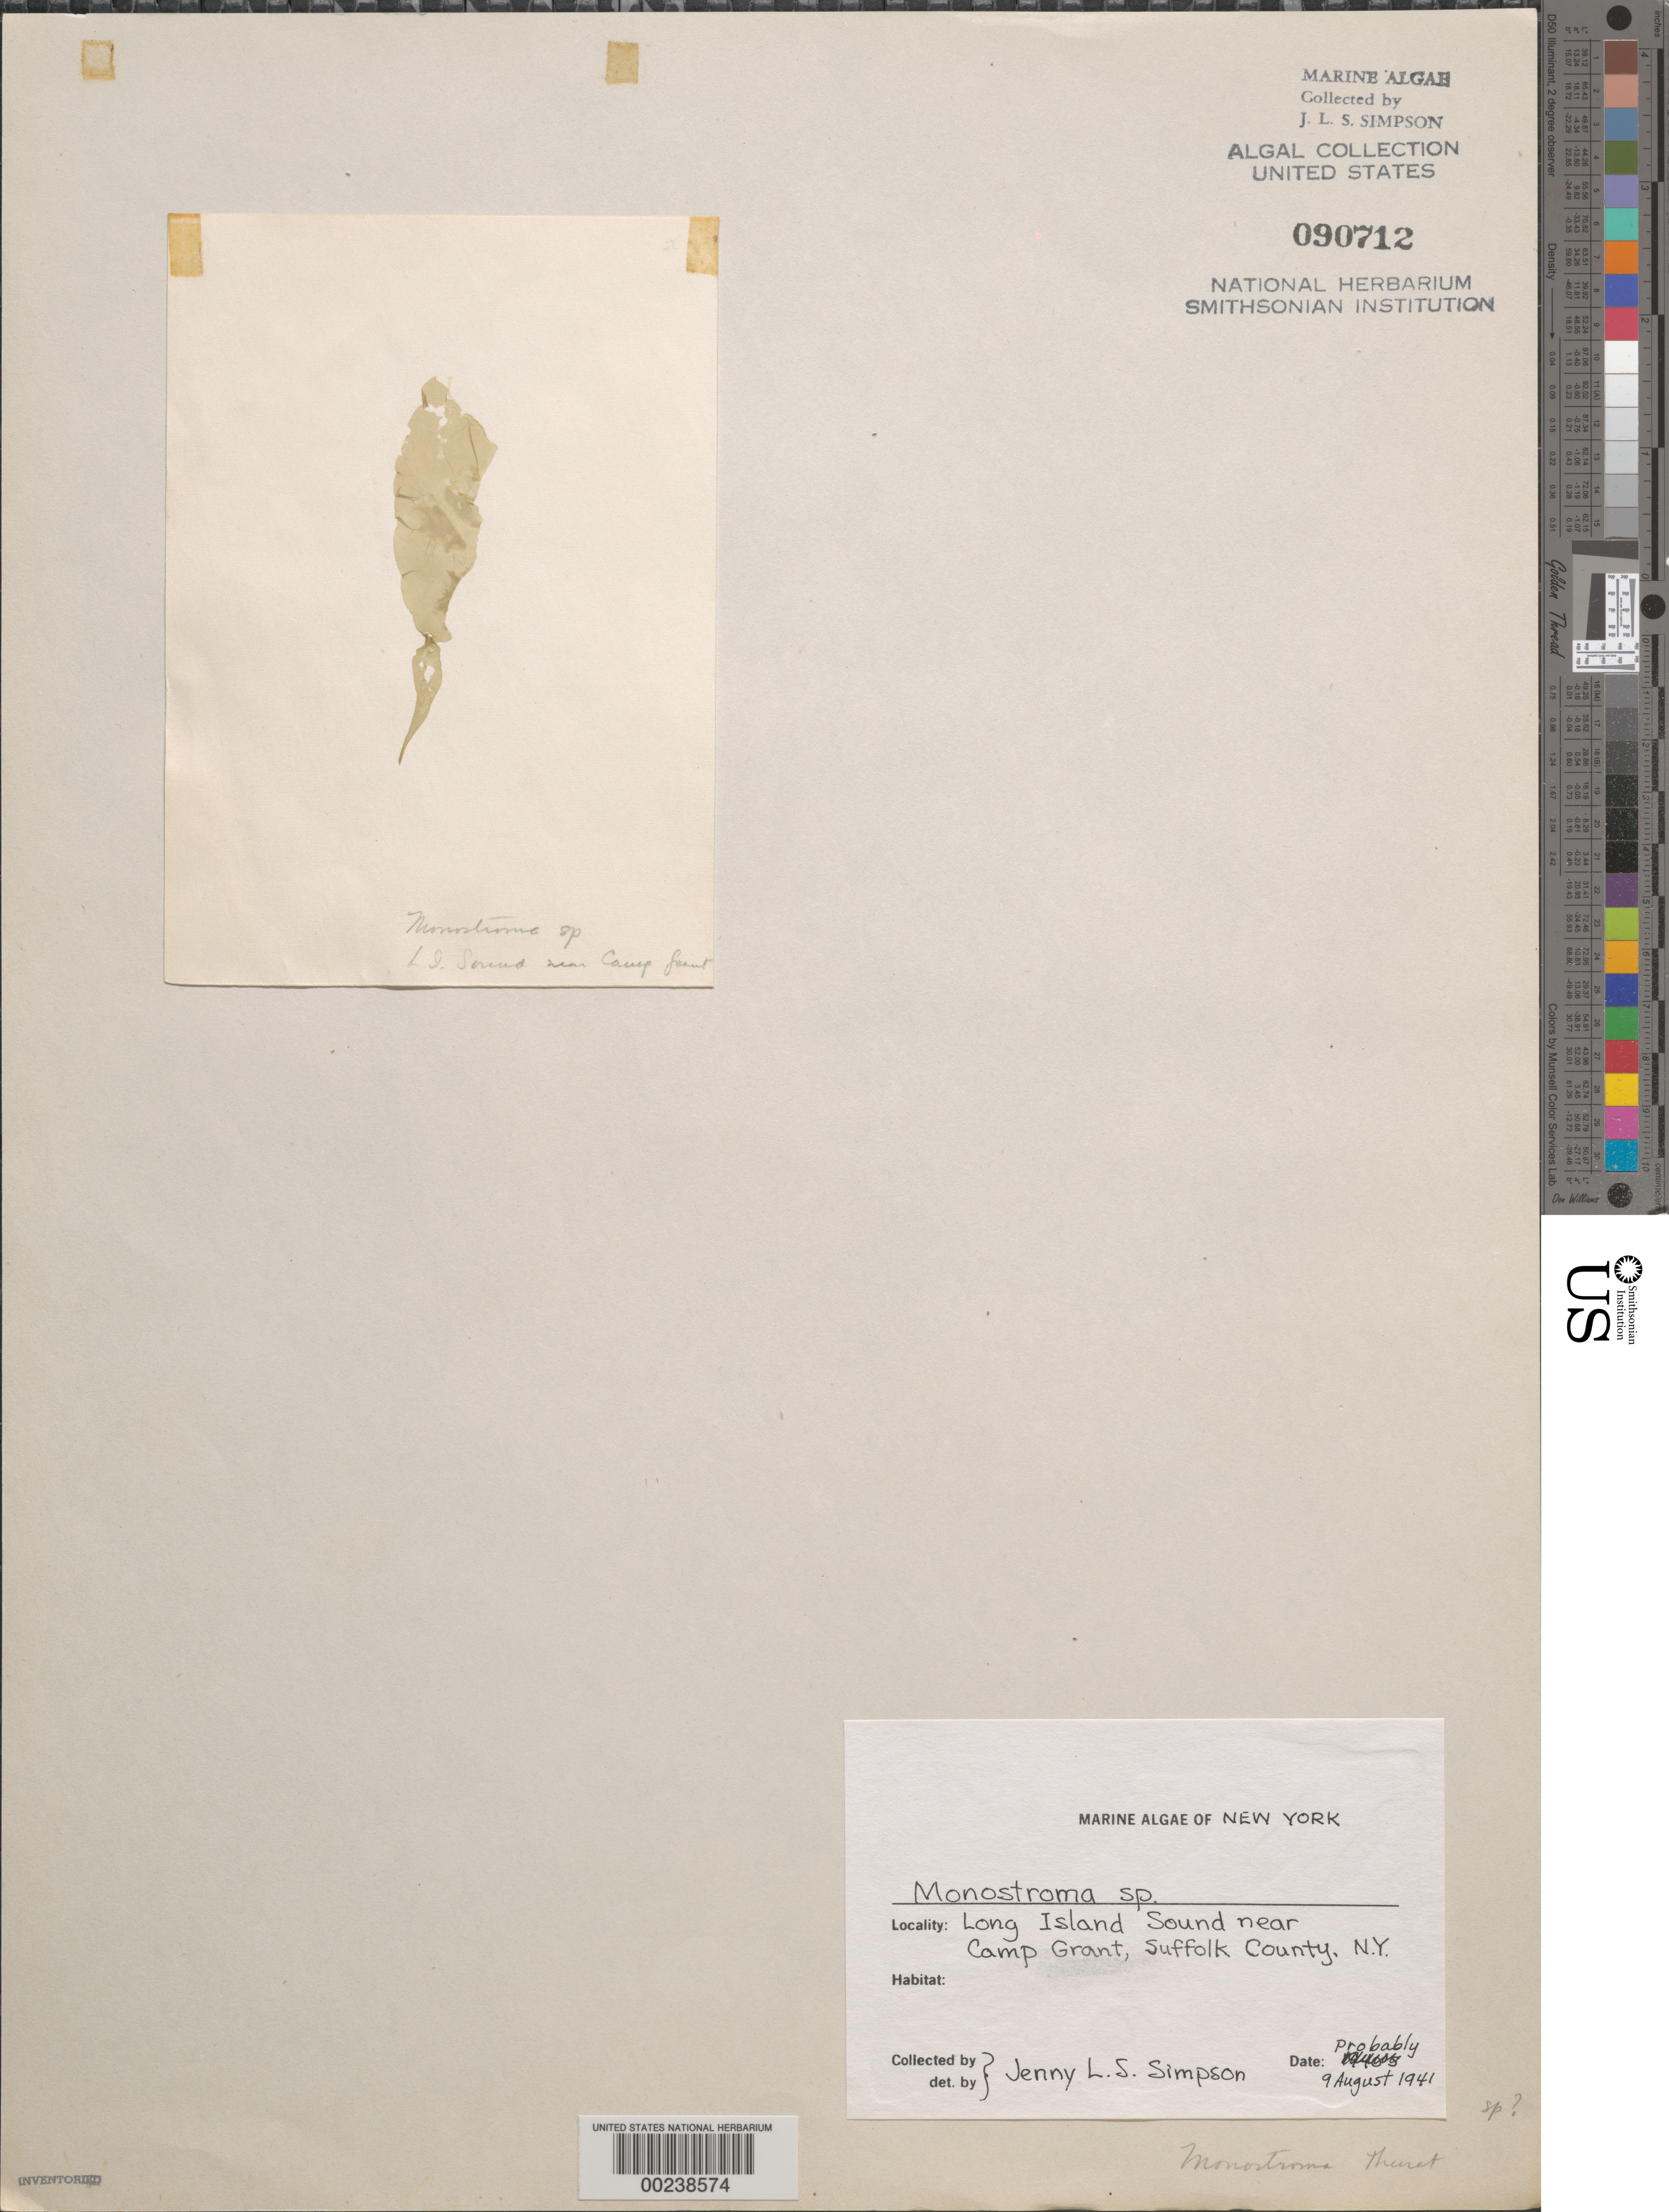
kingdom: Plantae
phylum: Chlorophyta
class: Ulvophyceae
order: Ulvales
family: Monostromataceae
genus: Monostroma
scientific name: Monostroma sp.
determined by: Simpson, J. L. S.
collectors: J. Simpson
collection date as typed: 09 Aug 1941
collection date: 1941-08-09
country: United States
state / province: New York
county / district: Suffolk County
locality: Long Island Sound near Camp Grant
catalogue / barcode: US 90712